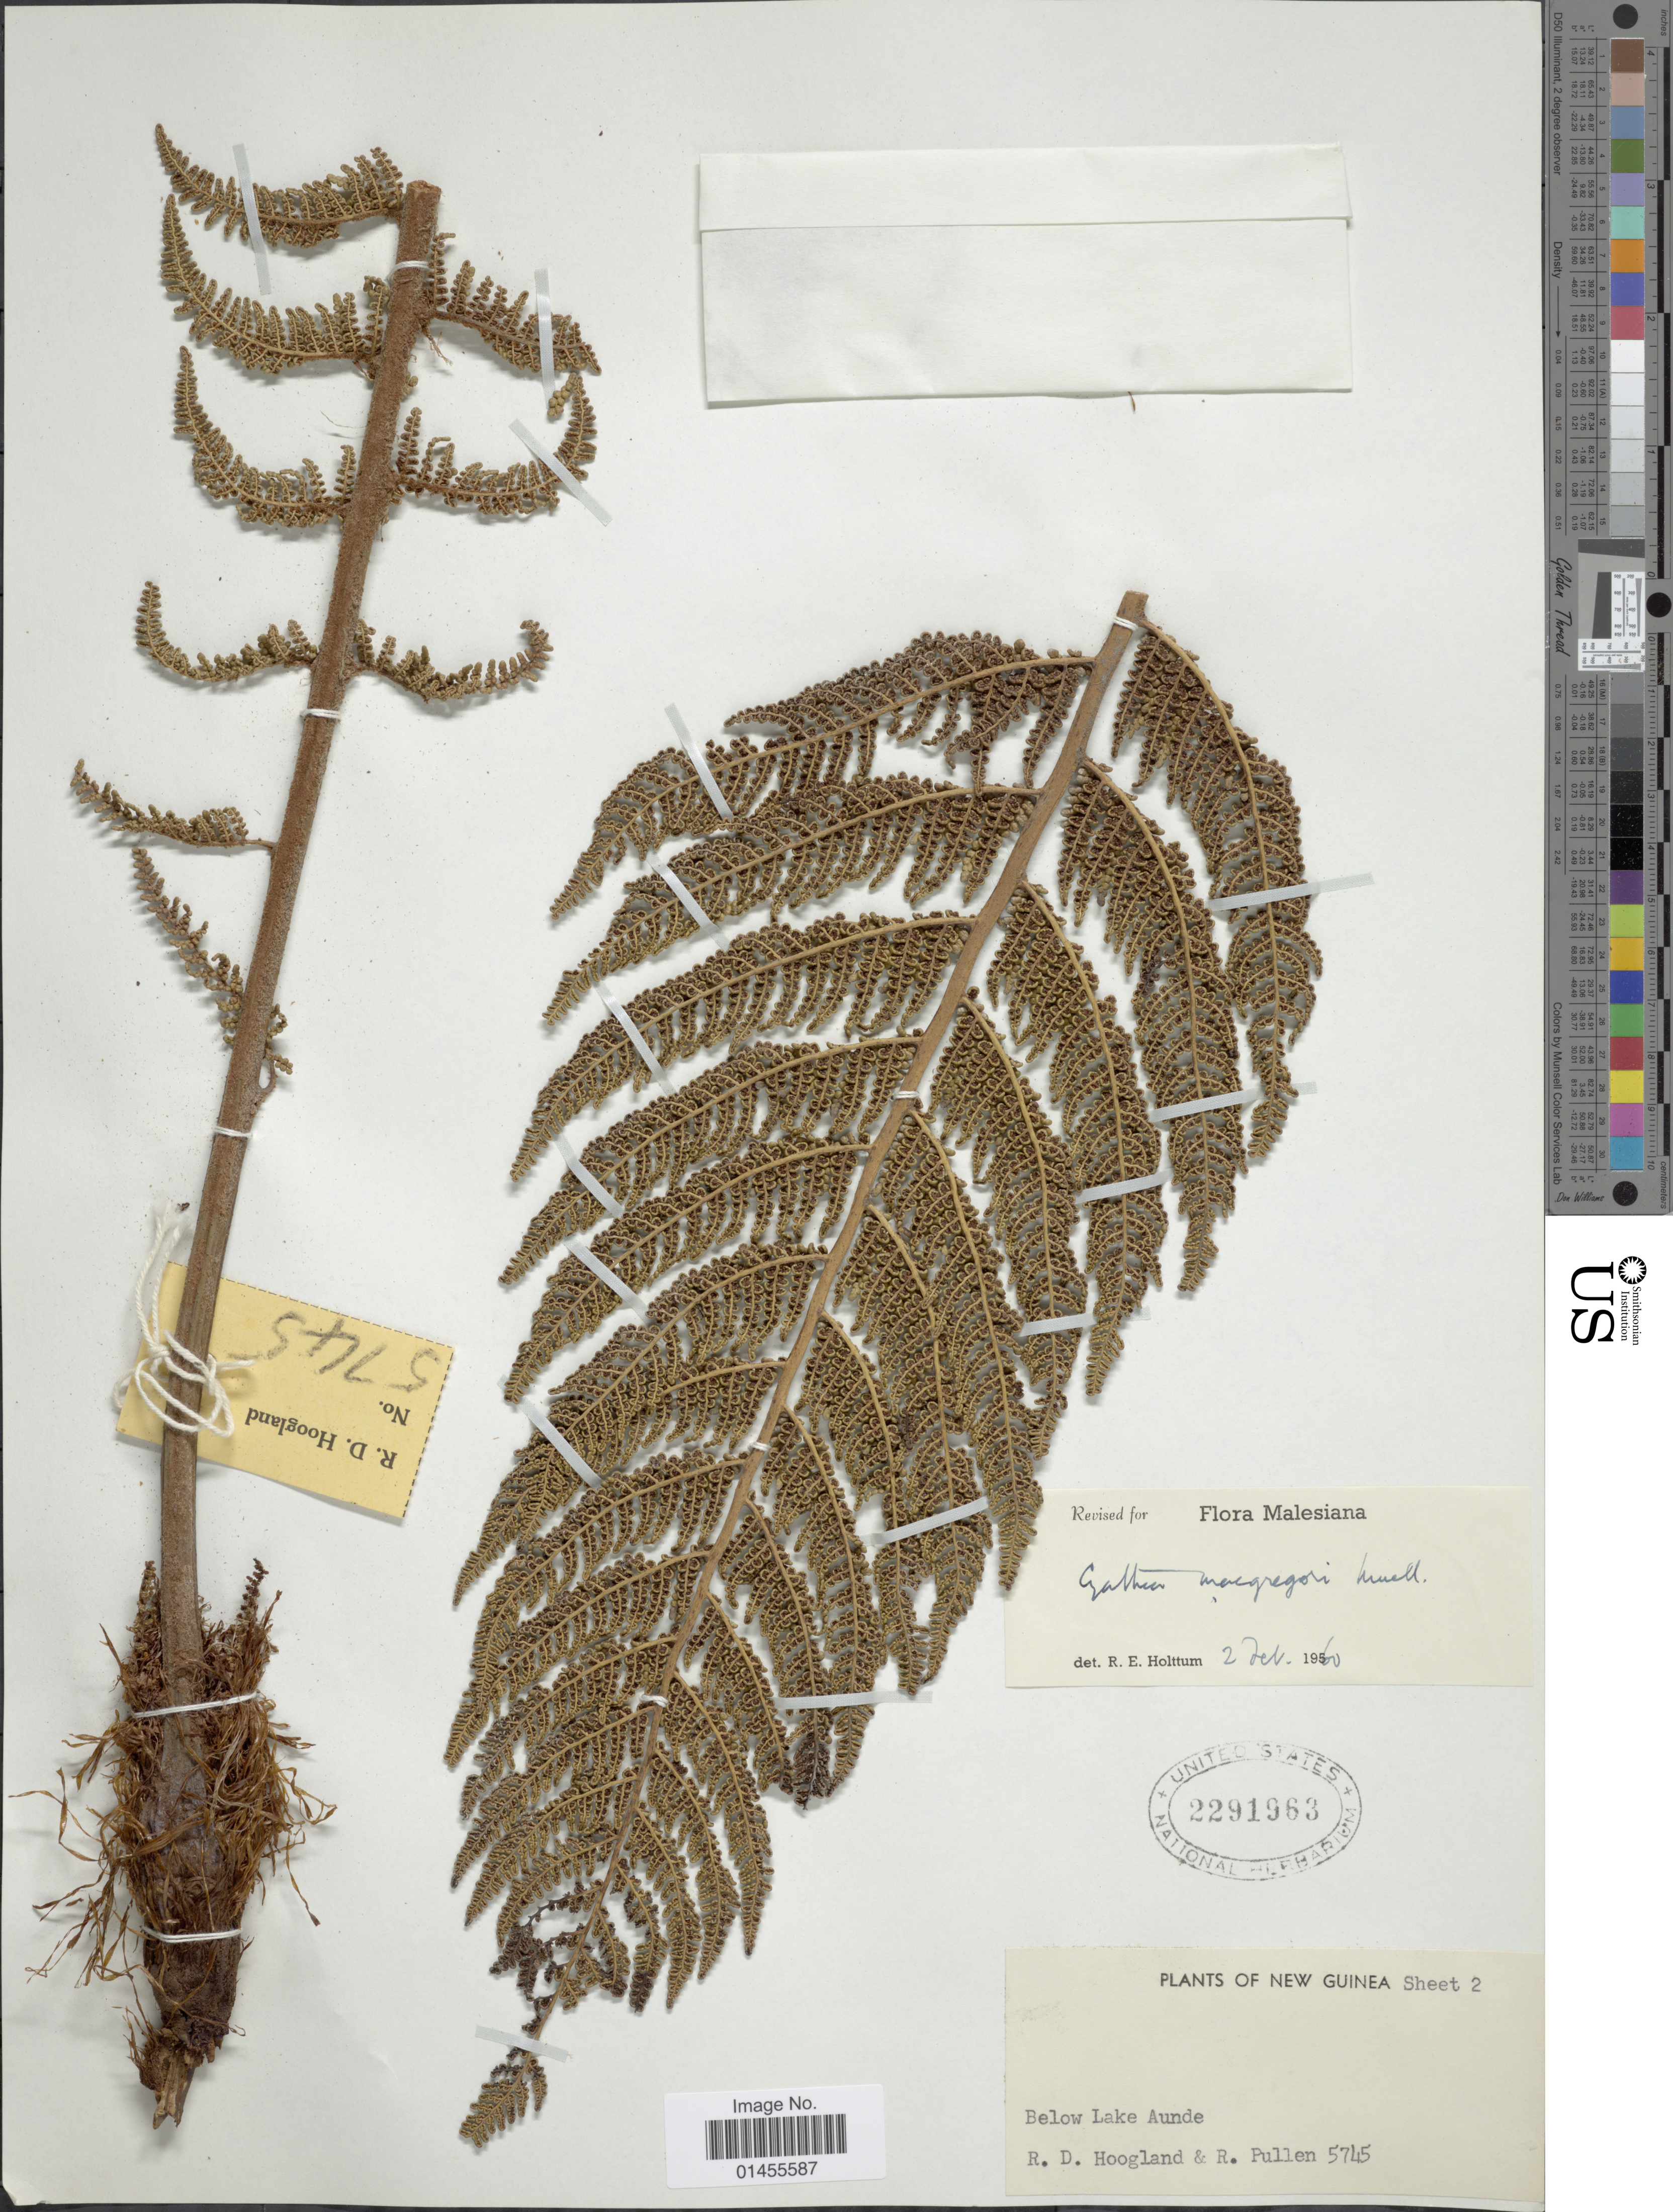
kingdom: Plantae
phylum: Tracheophyta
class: Polypodiopsida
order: Cyatheales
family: Cyatheaceae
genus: Alsophila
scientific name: Alsophila macgregorii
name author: (F. Muell.) R.M. Tryon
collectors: R. D. Hoogland & R. Pullen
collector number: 5745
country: Papua New Guinea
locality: New Guinea. Below lake Aunde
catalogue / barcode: US 2291963